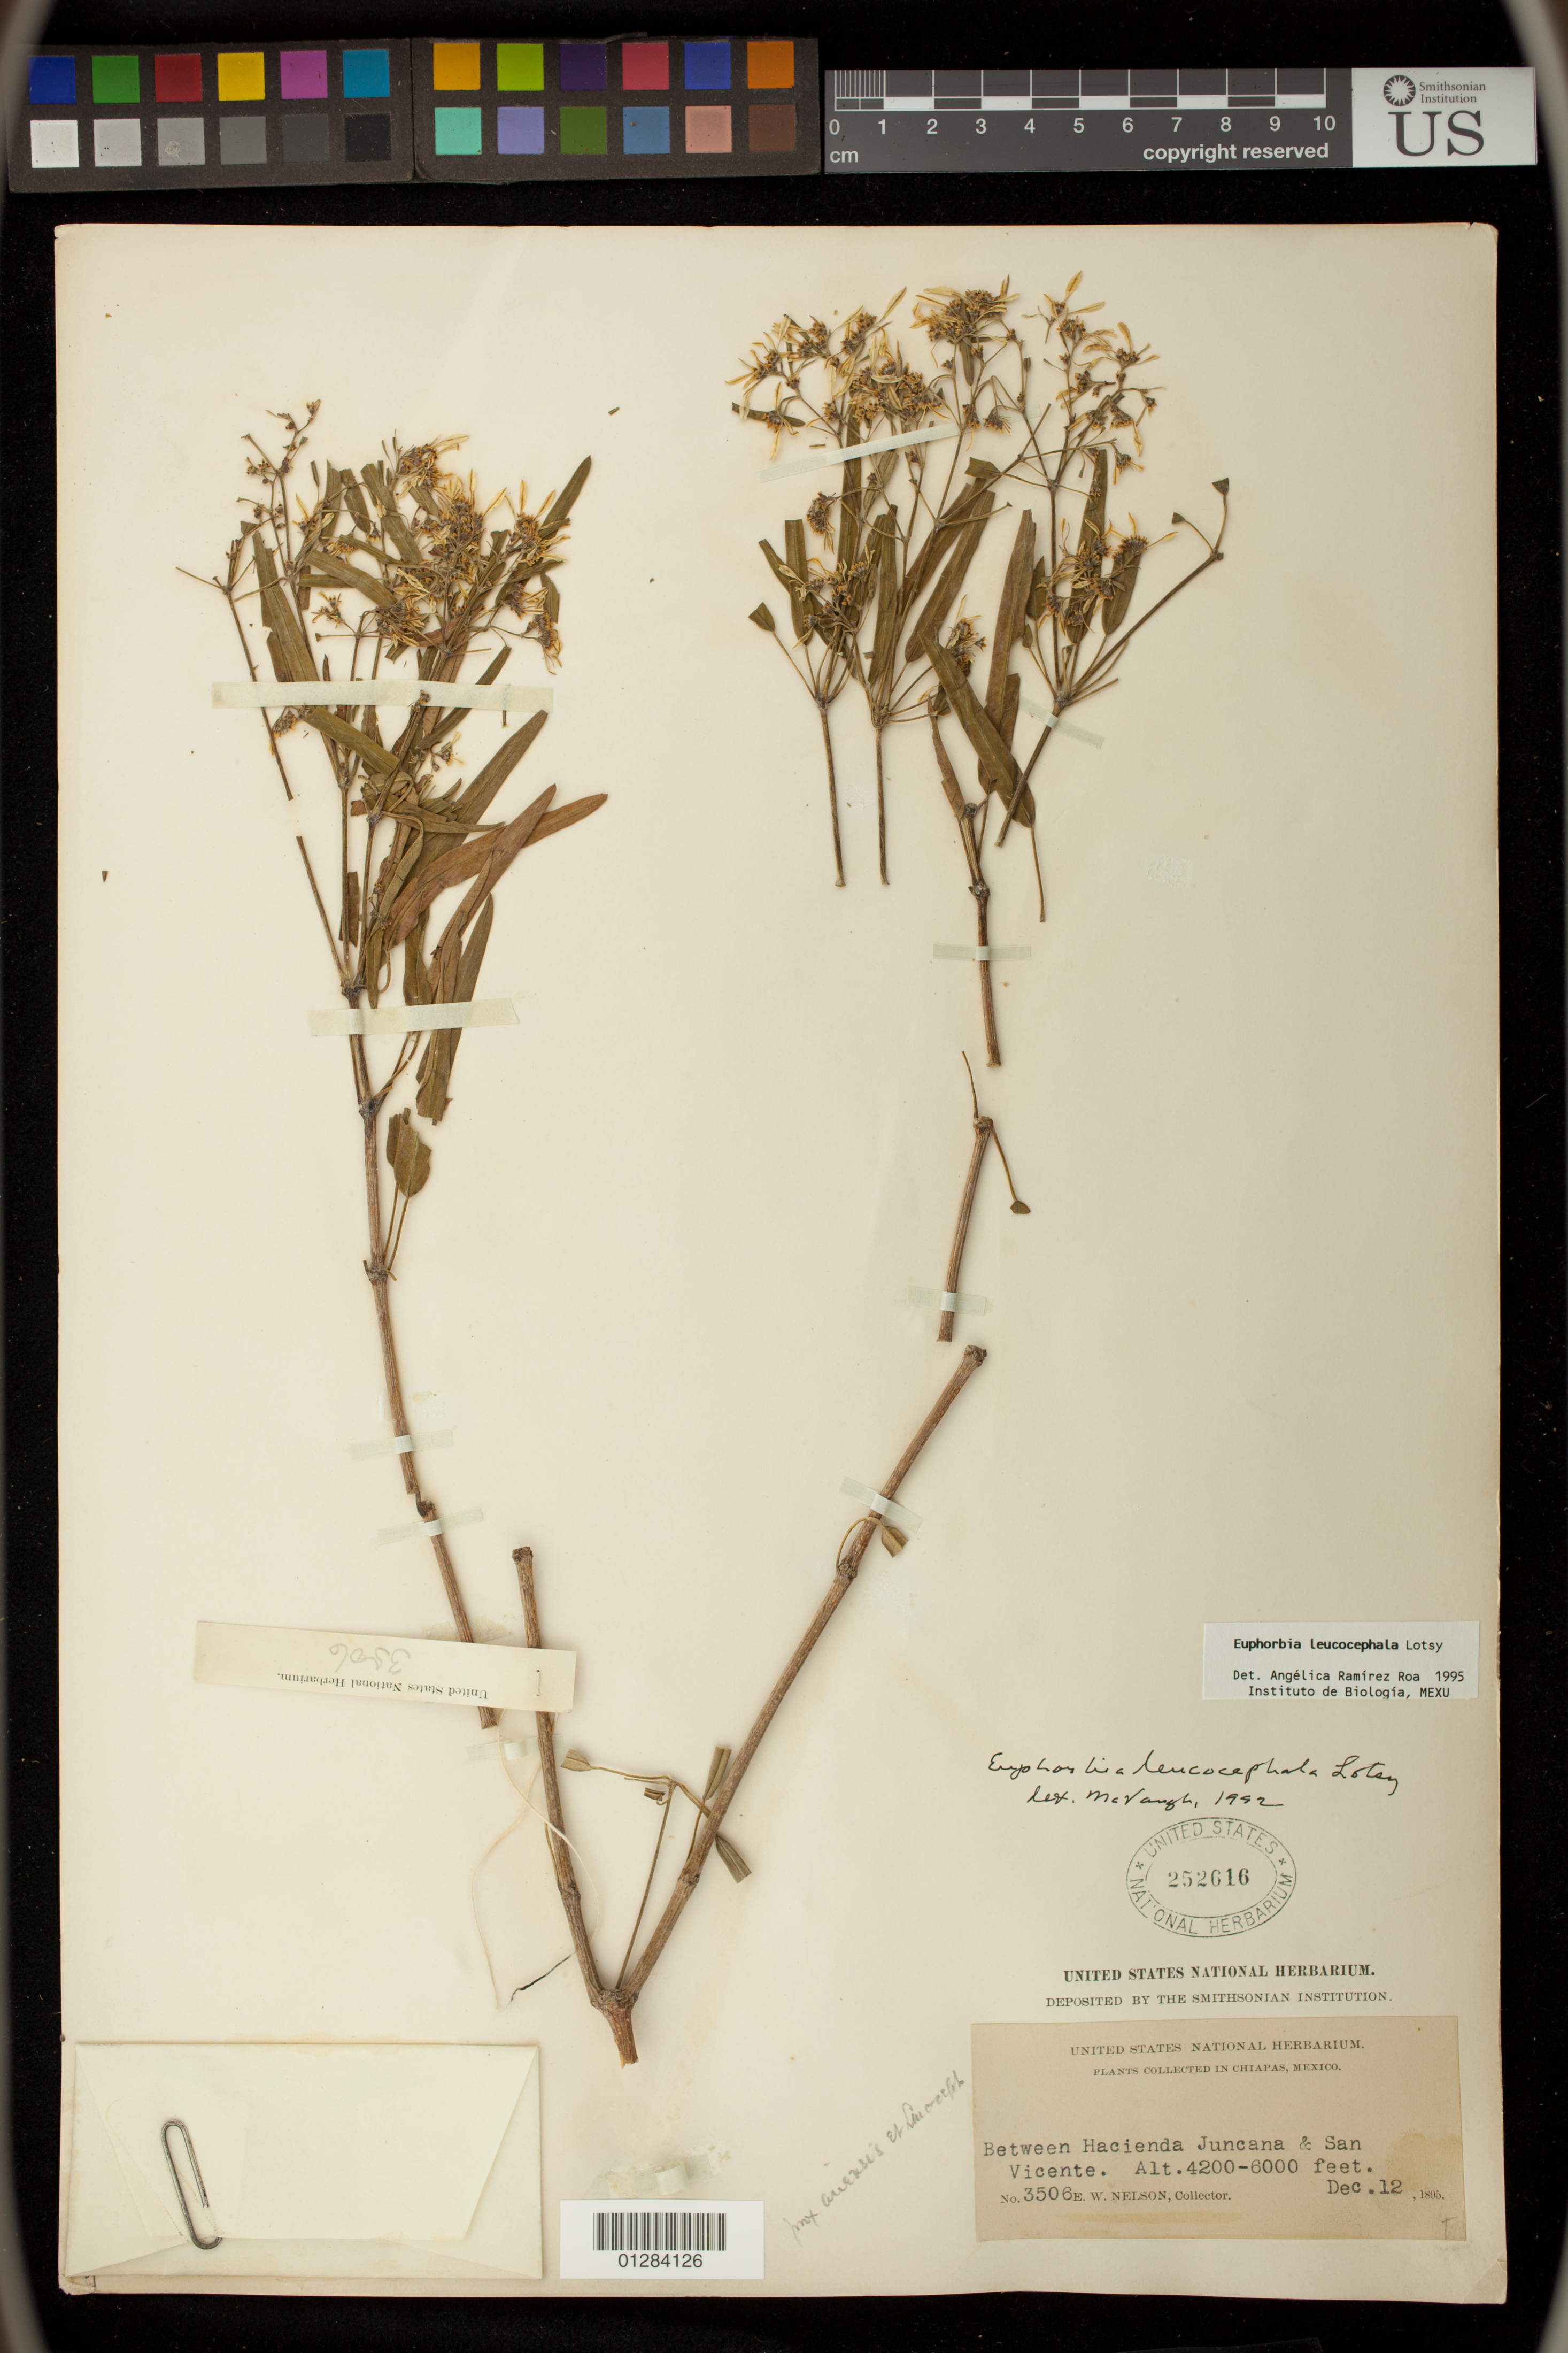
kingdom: Plantae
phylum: Tracheophyta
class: Magnoliopsida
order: Malpighiales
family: Euphorbiaceae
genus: Euphorbia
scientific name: Euphorbia leucocephala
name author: Lotsy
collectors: E. W. Nelson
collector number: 3506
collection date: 1895-12-12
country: Mexico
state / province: Chiapas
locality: Between Hacienda Juncana & San Vicente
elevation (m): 1280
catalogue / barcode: US 252616